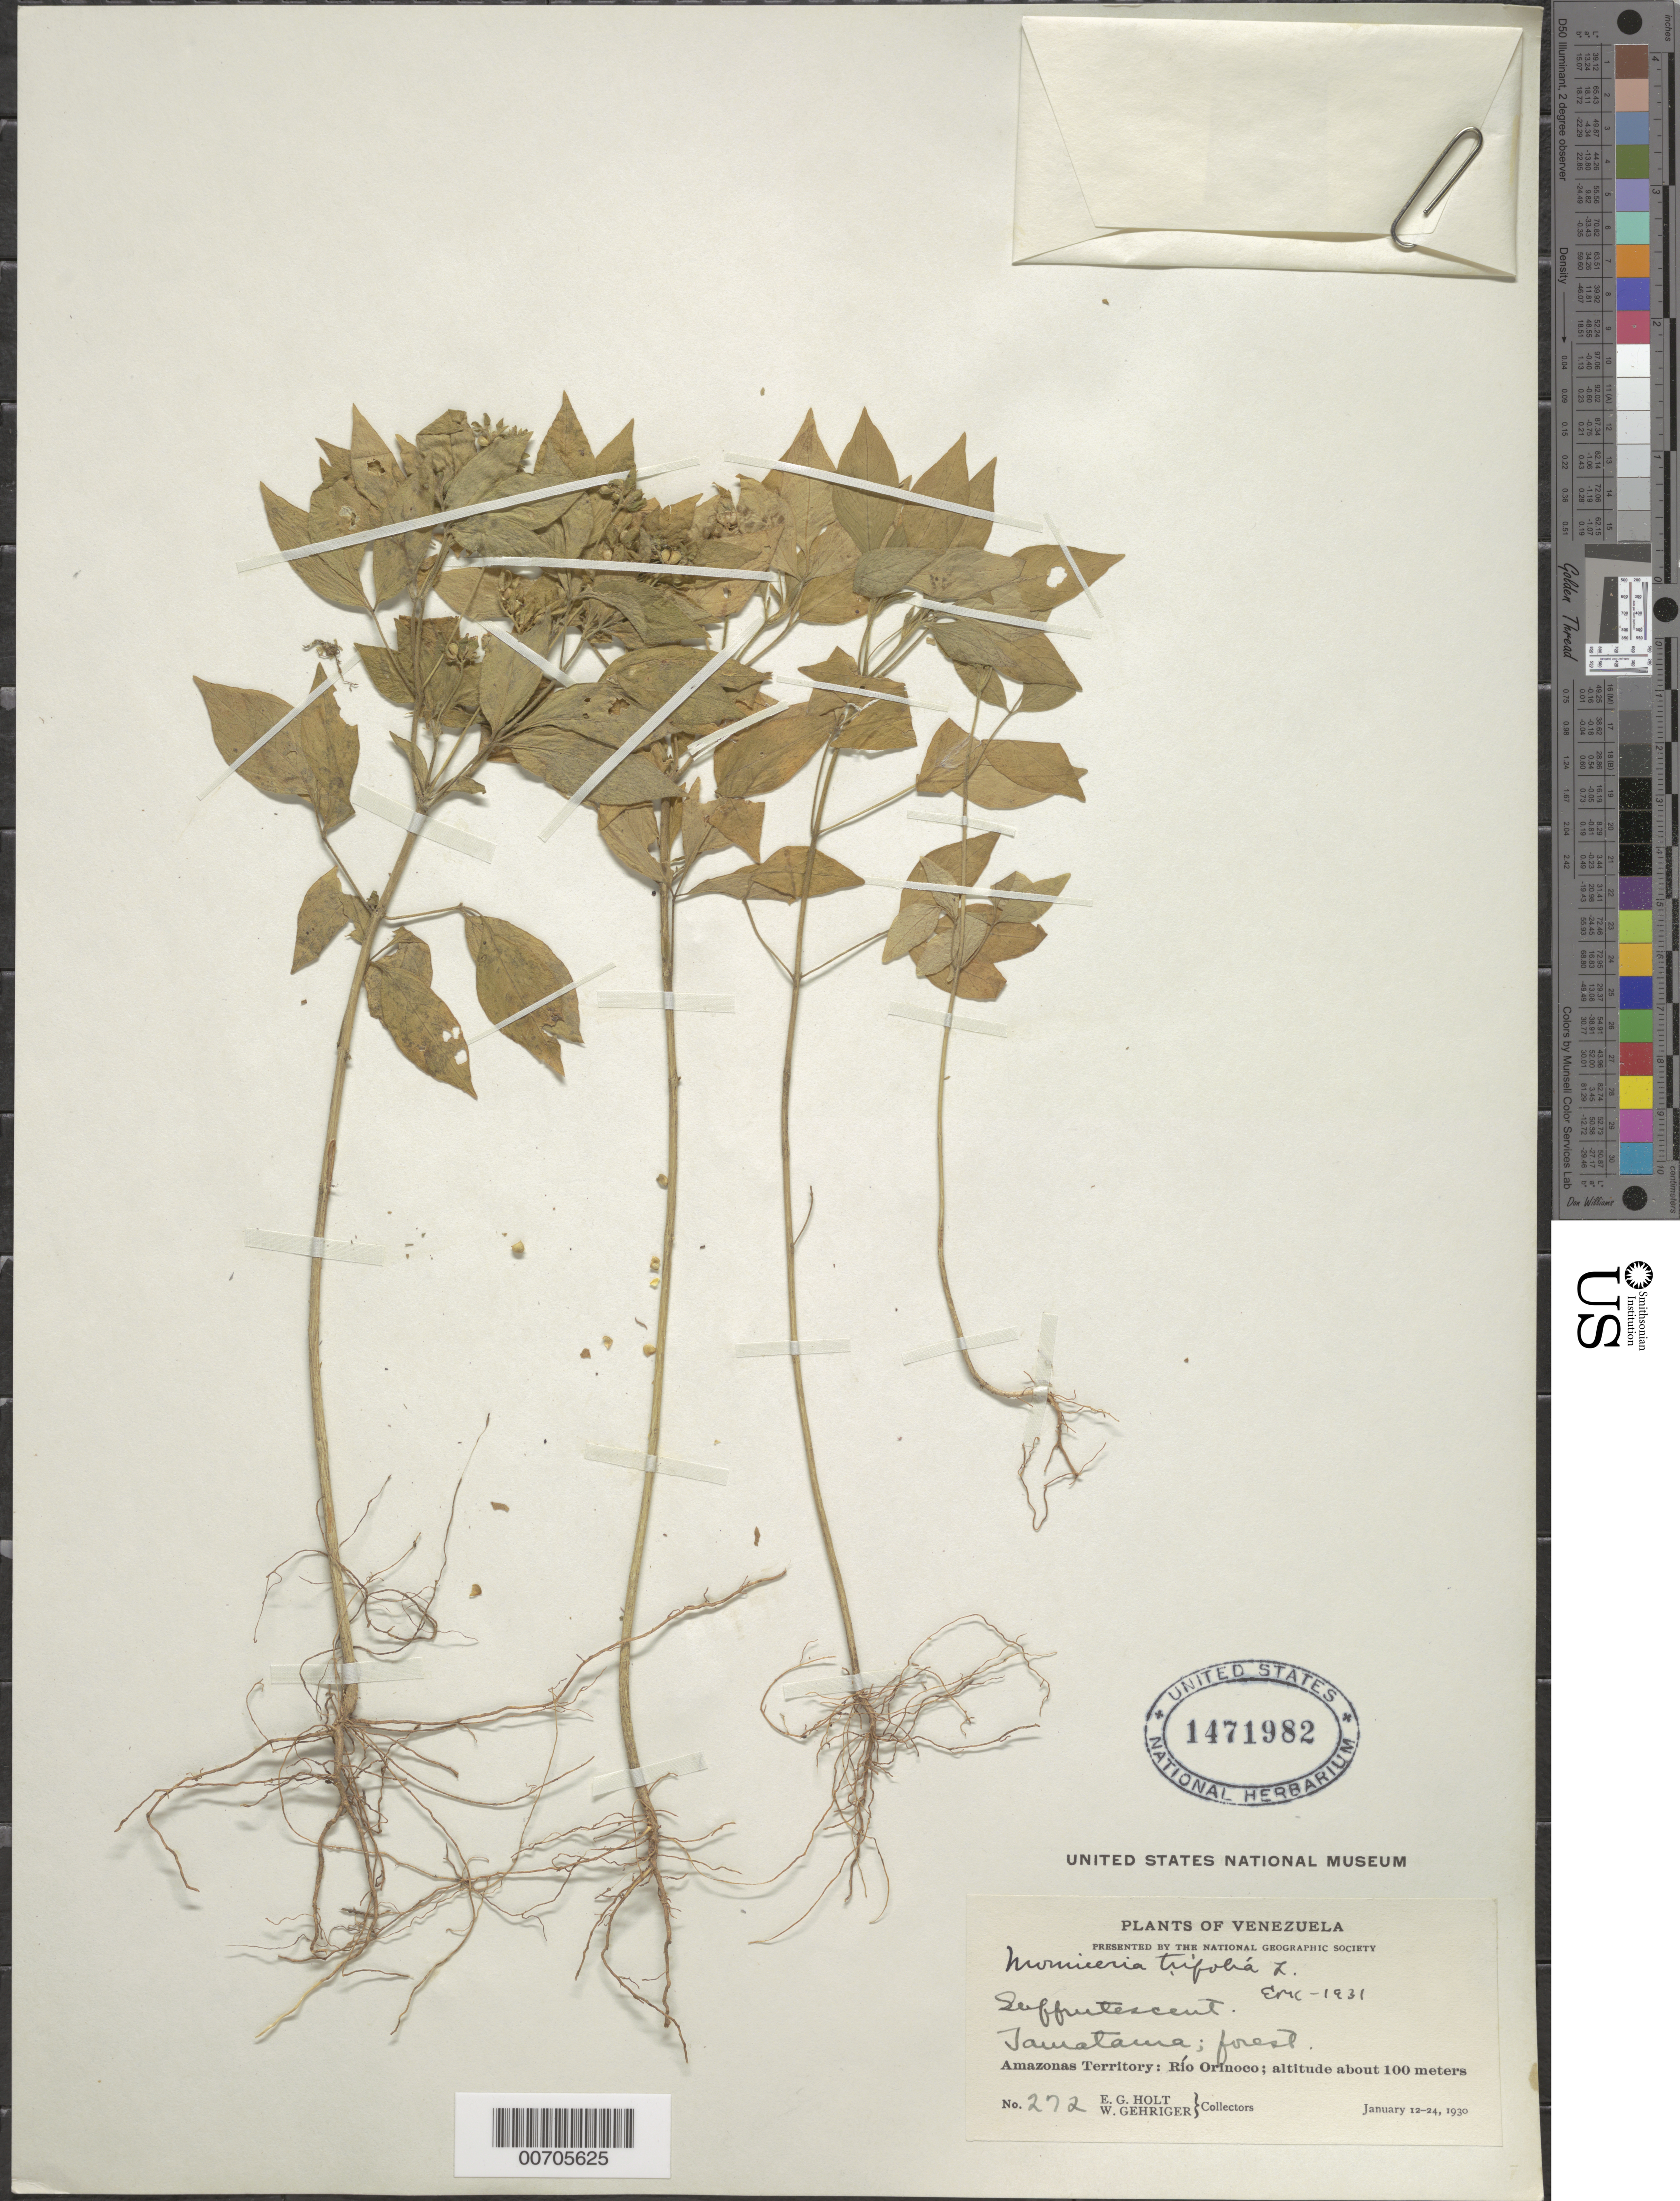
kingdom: Plantae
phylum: Tracheophyta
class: Magnoliopsida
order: Sapindales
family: Rutaceae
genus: Ertela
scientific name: Ertela trifolia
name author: (L.) Kuntze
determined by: Strong, Mark T., (BOT), Smithsonian Institution - National Museum of Natural History (UNITED STATES)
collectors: E. Holt & W. Gehriger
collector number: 272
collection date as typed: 12-Jan-30 to 24-Jan-30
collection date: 1930-01-12/1930-01-24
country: Venezuela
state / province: Amazonas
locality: Tamatama, Alto Río Orinoco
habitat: Forest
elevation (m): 100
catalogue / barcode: US 1471982